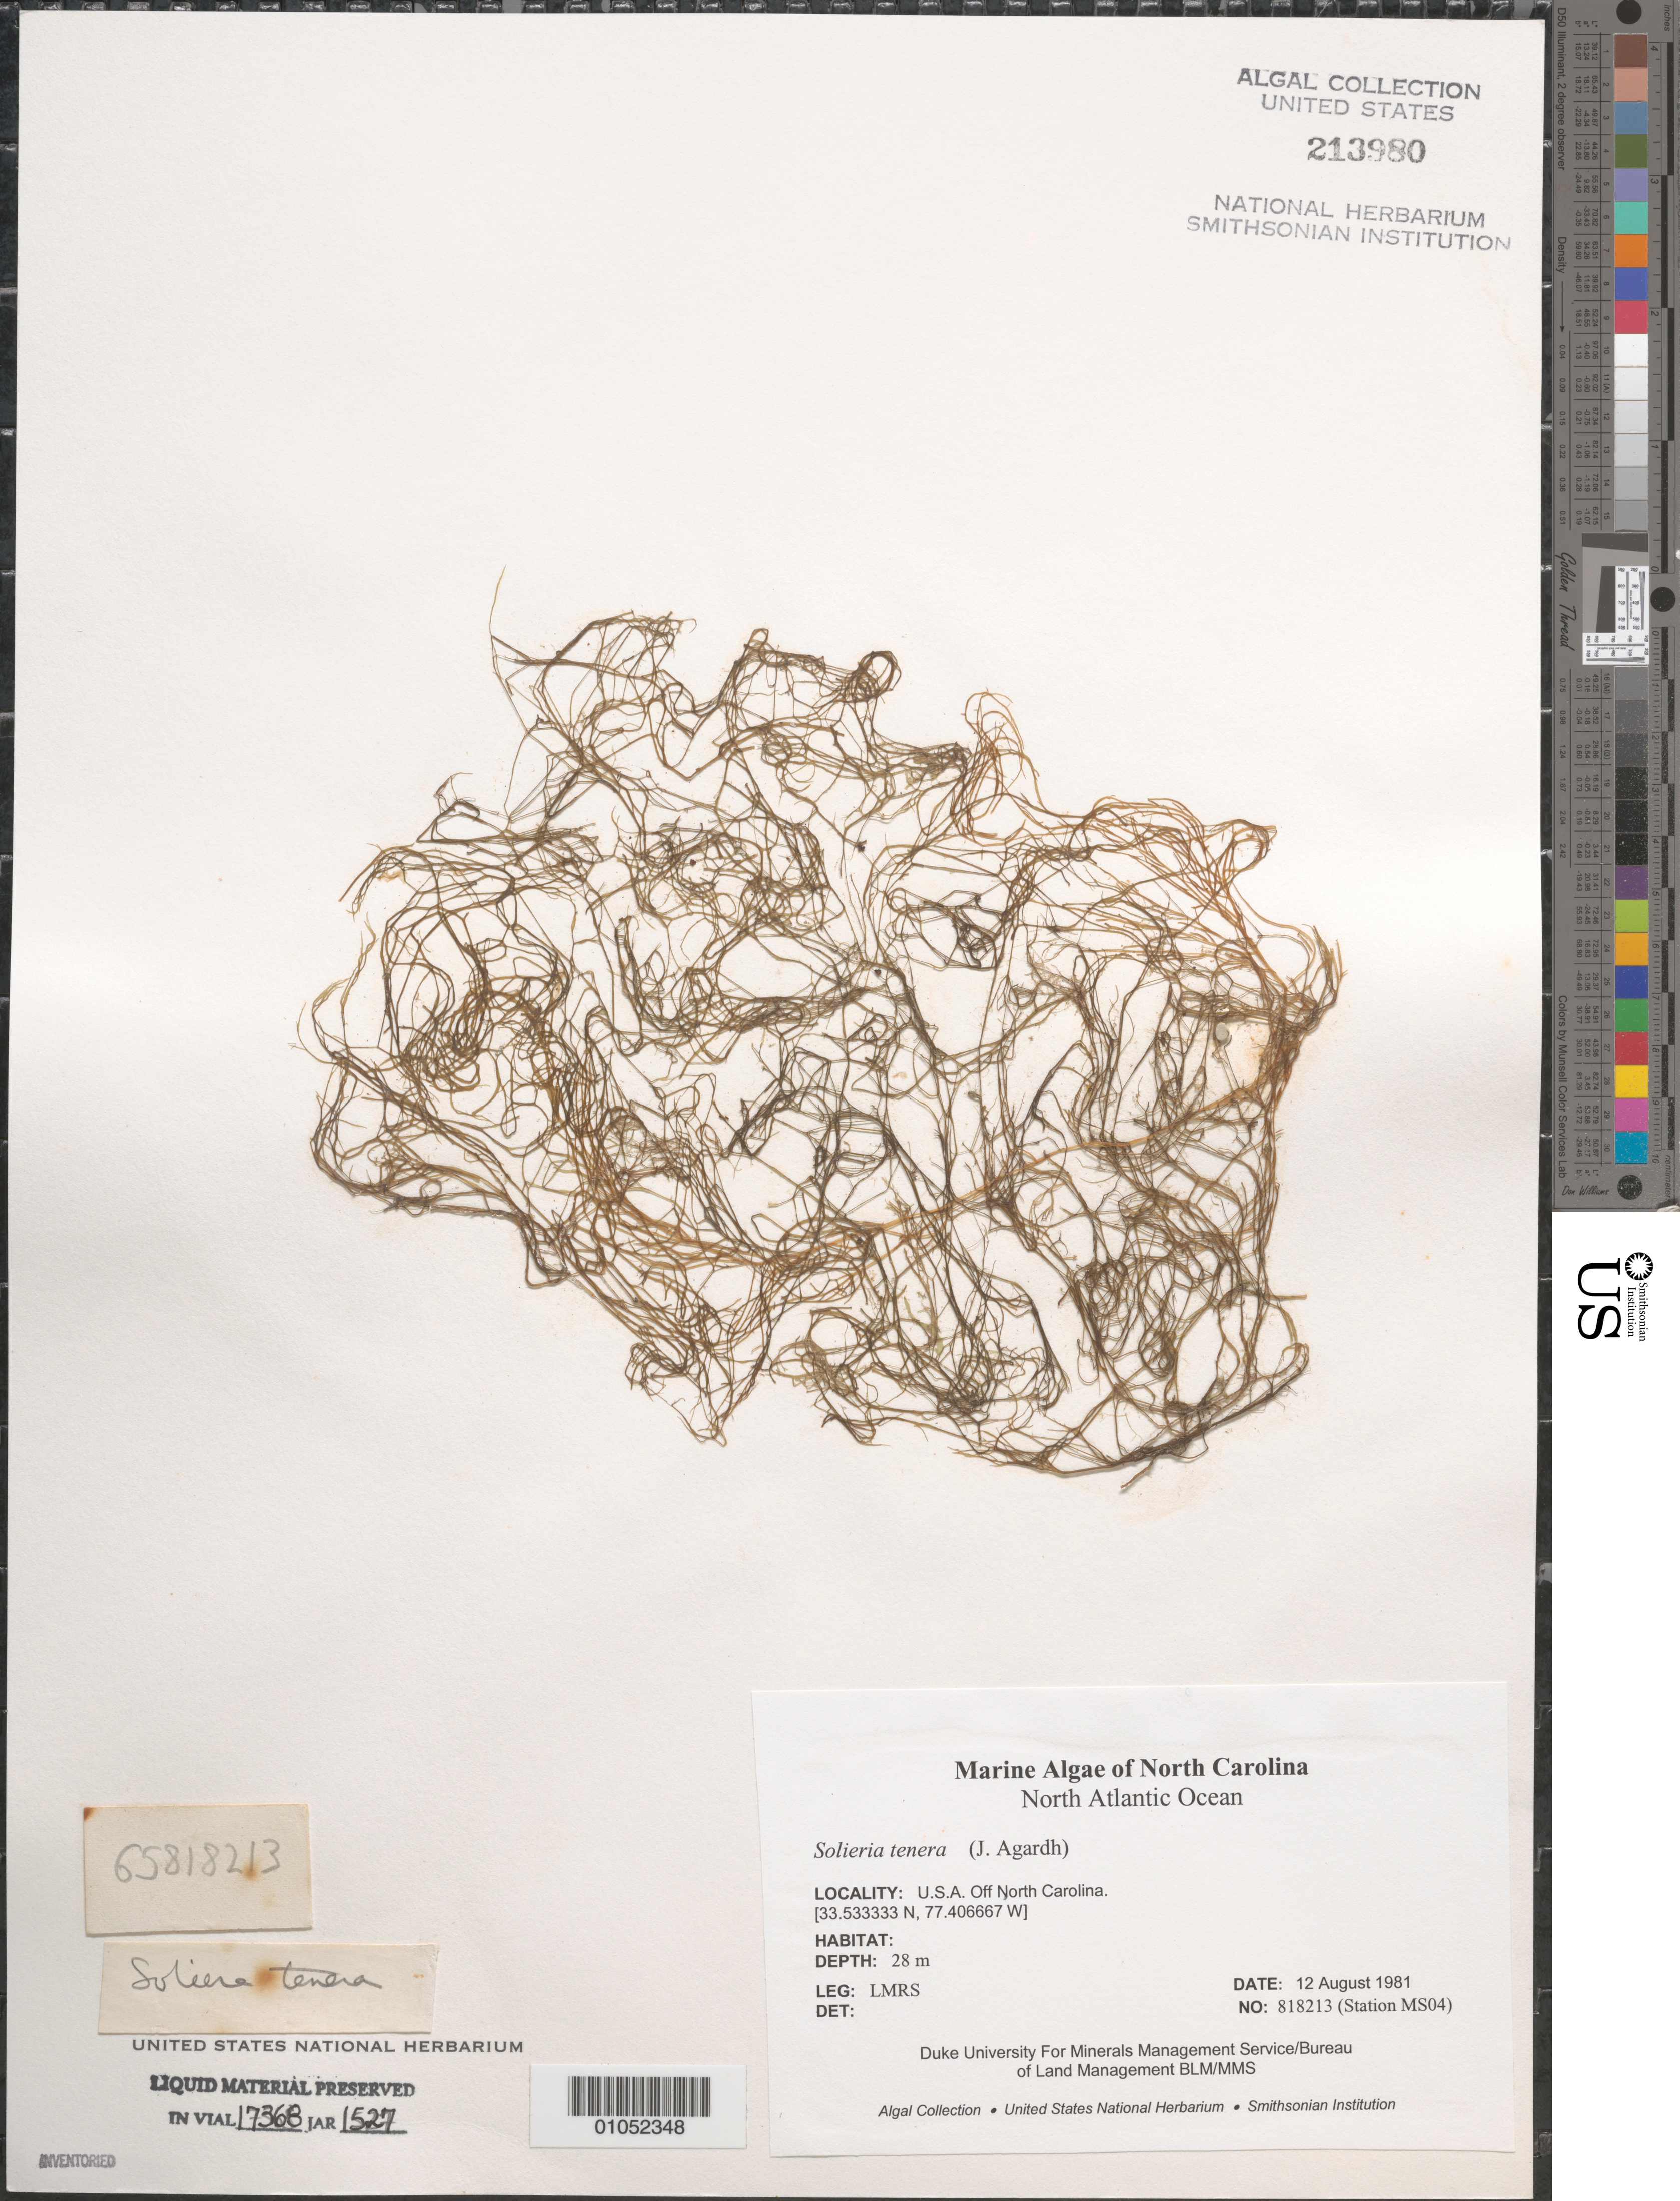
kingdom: Plantae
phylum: Rhodophyta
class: Florideophyceae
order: Gigartinales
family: Solieriaceae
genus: Solieria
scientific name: Solieria filiformis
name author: (Kütz.) P.W. Gabrielson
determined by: Algae name updating Project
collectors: LMRS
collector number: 818213 (Station MS04)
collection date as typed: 12 Aug 1981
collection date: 1981-08-12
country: United States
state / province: North Carolina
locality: North Atlantic Ocean off North Carolina coast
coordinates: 33.533333 N, 77.406667 W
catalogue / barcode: US 213980